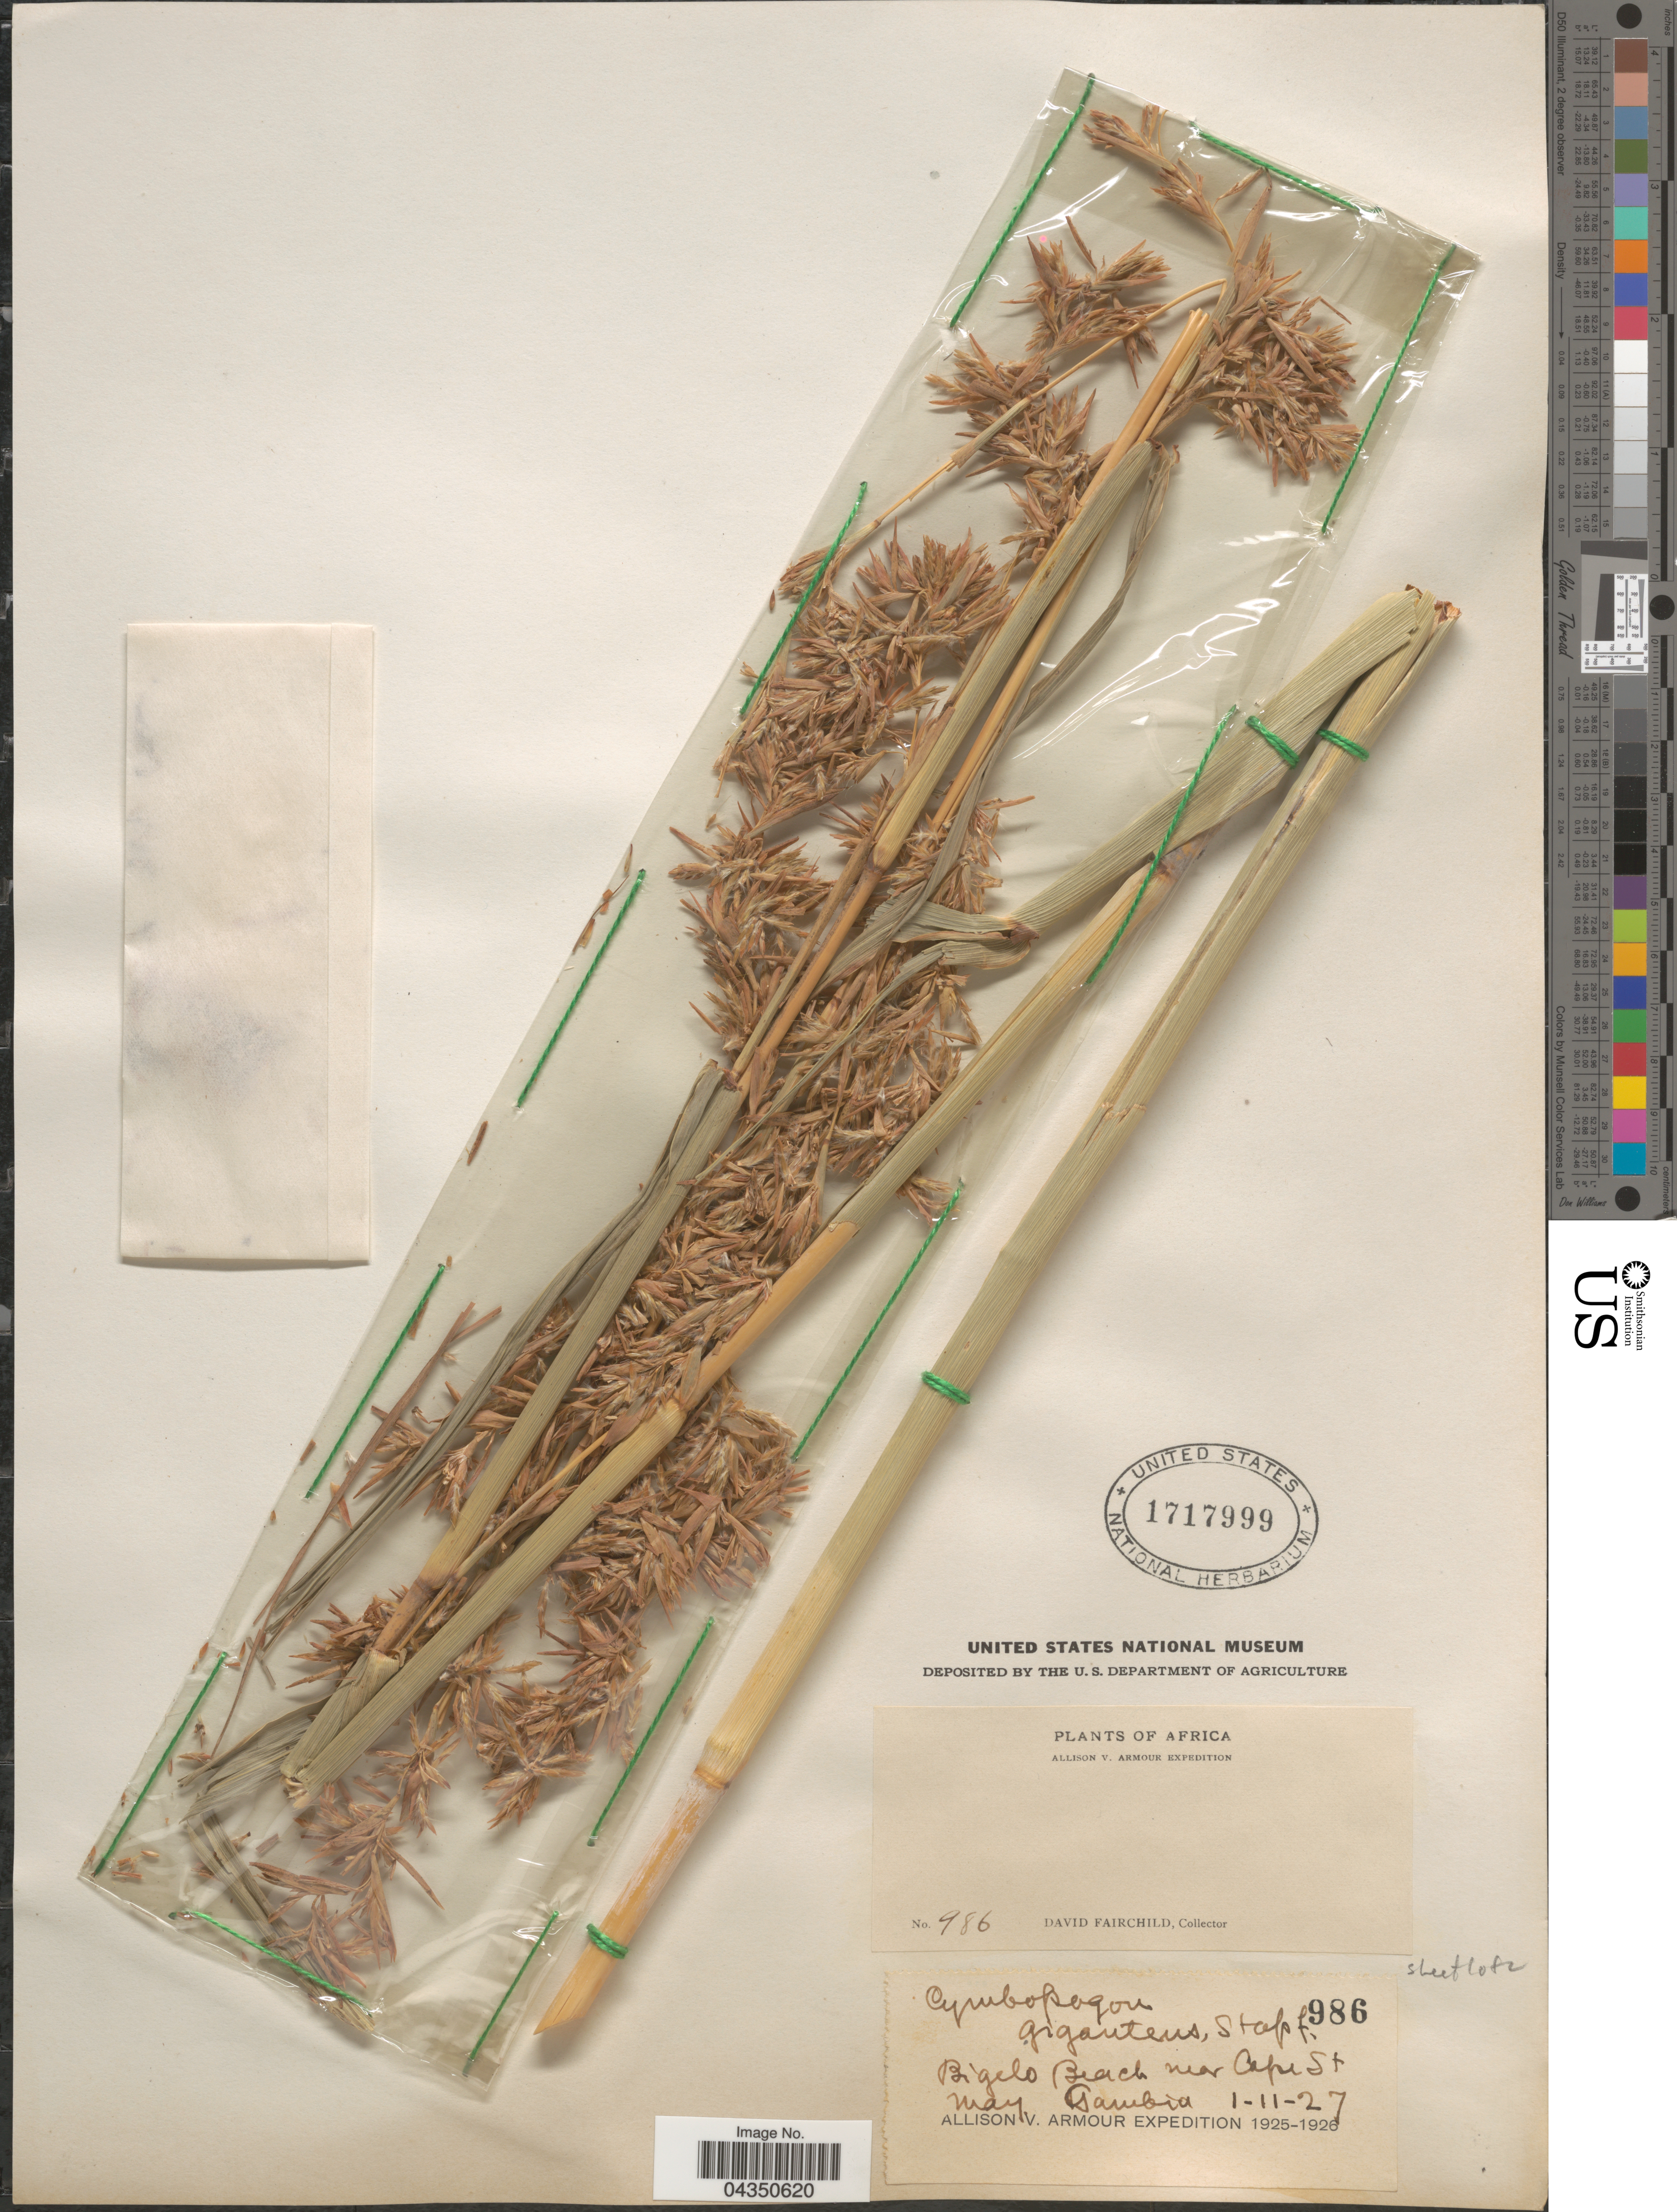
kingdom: Plantae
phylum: Tracheophyta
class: Liliopsida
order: Poales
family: Poaceae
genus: Cymbopogon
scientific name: Cymbopogon giganteus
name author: Chiov.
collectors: D. Fairchild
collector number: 986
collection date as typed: Transcribed d/m/y: 1/11/27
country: Gambia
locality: Africa. Allison V. Armour Expedition 1925-1926. Bigelo Beach near Cape St. May Gambia.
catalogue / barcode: US 1717999